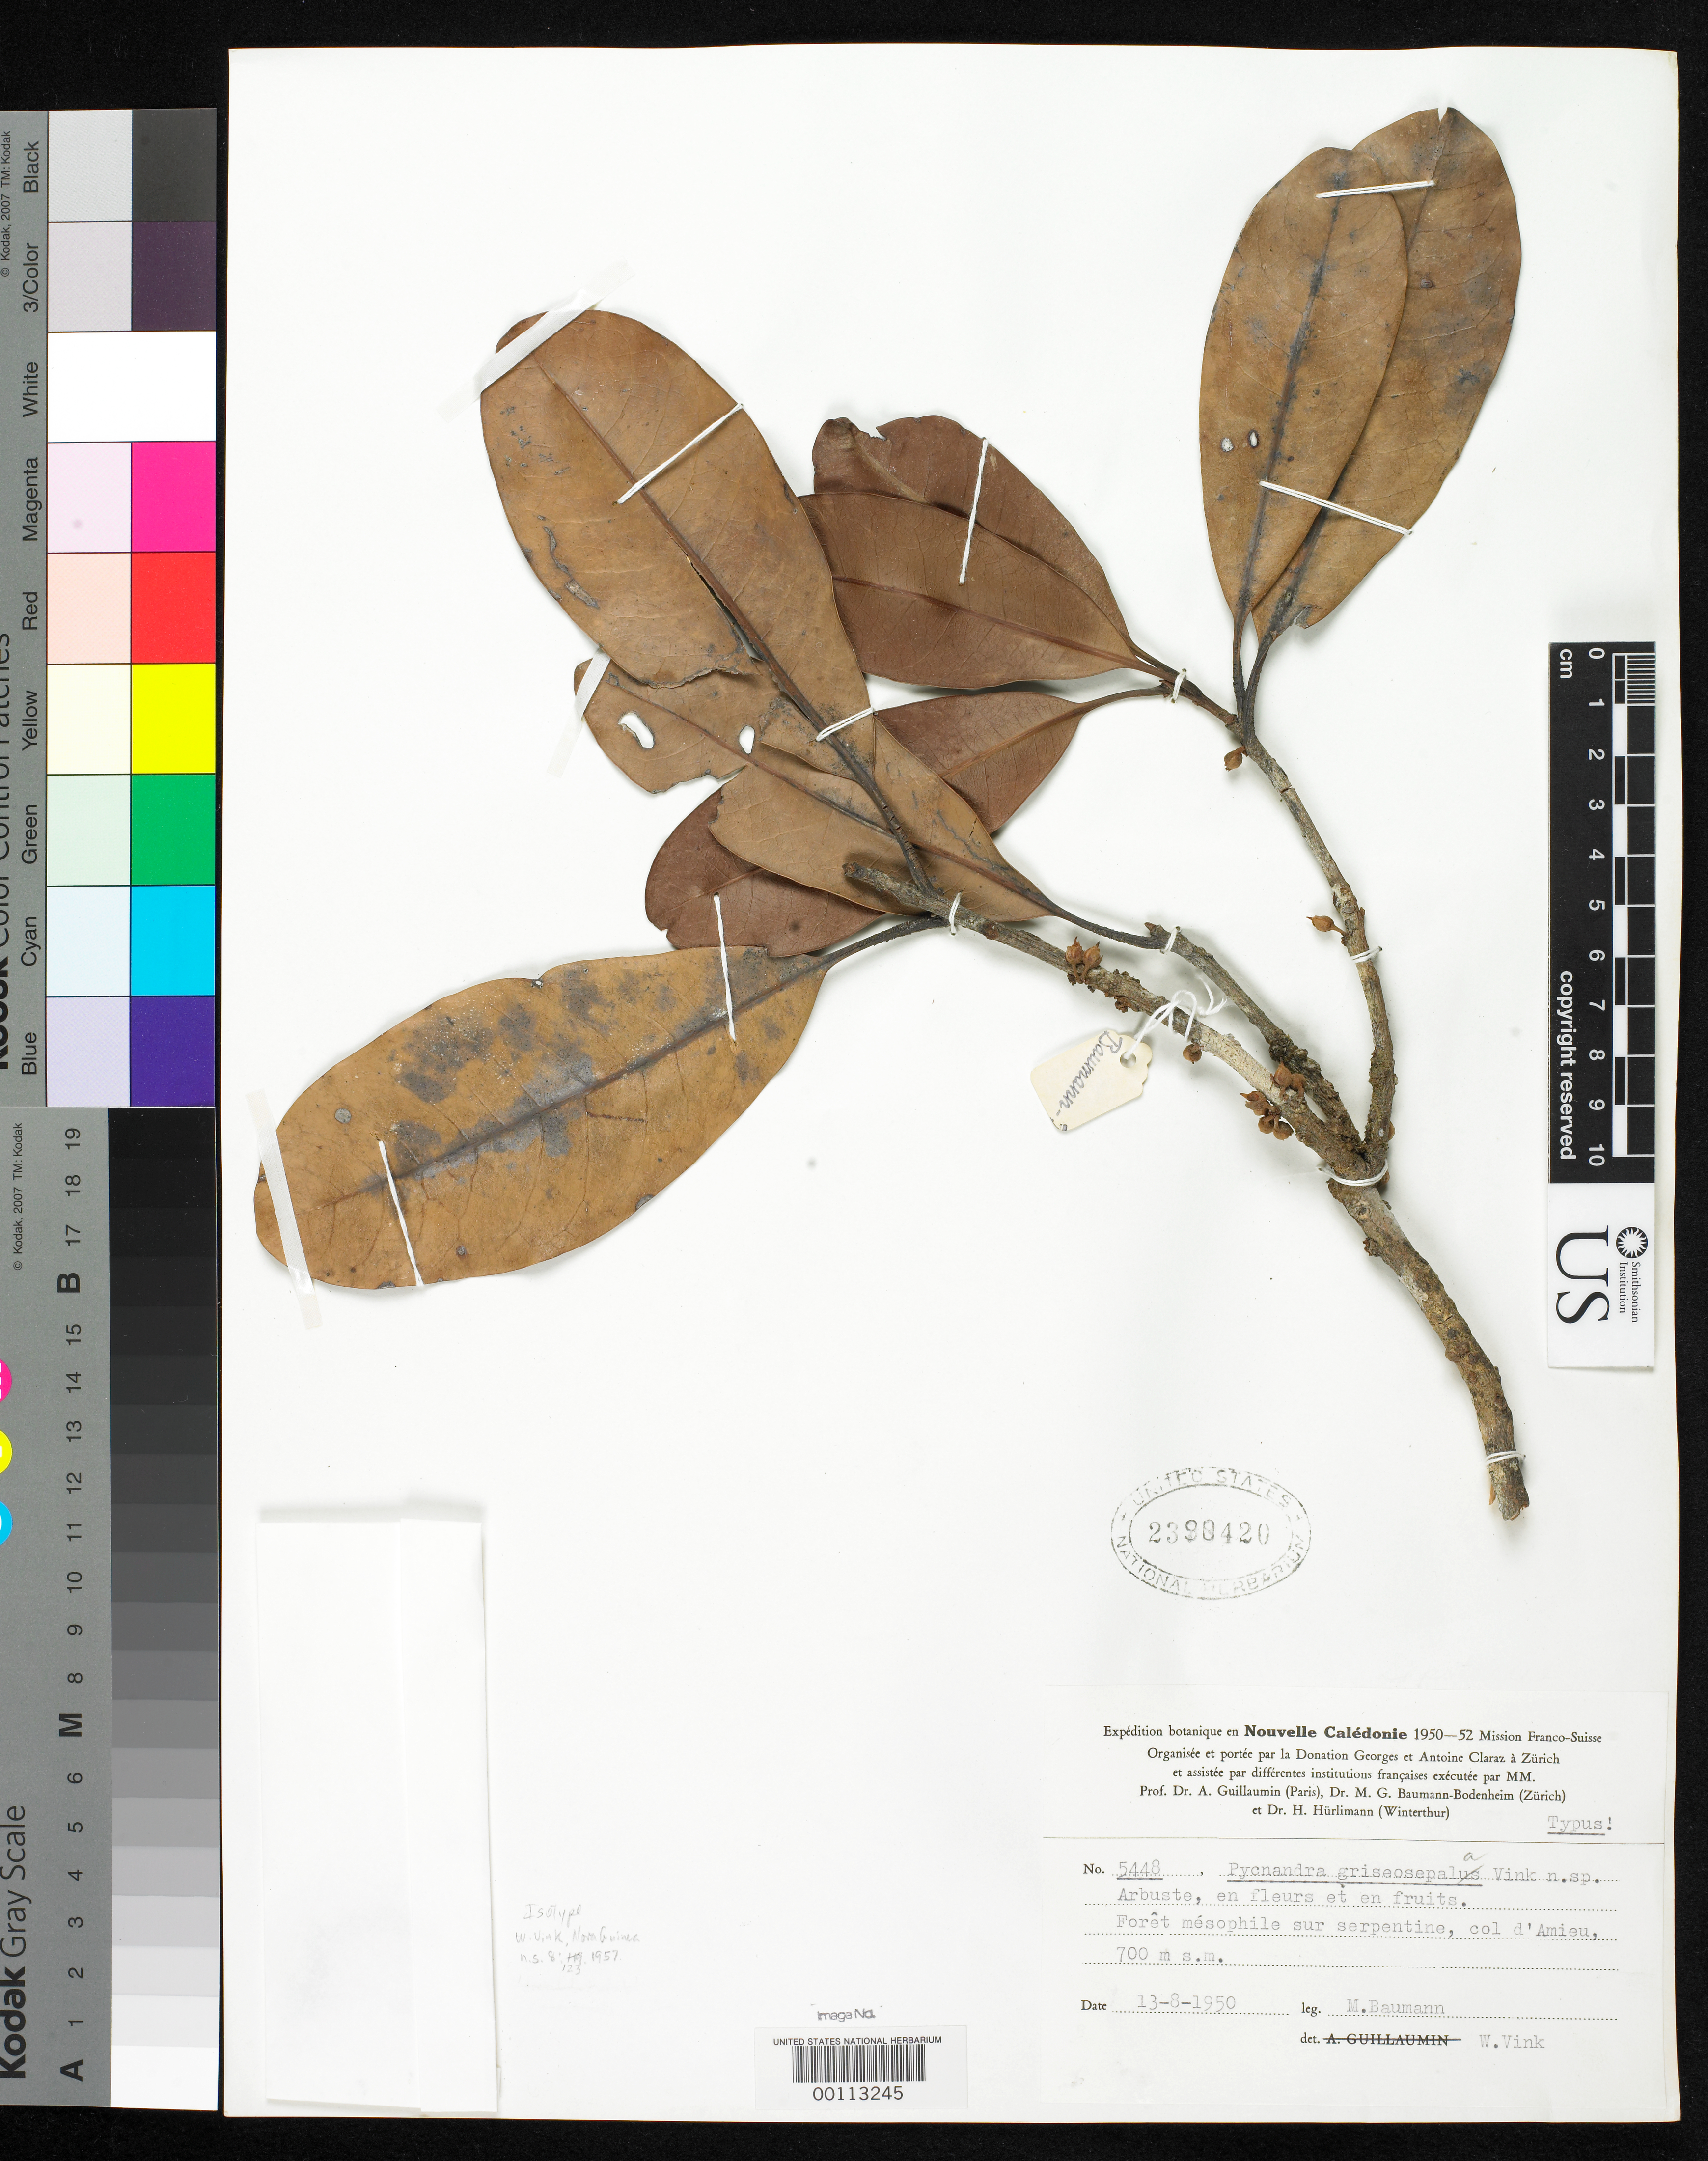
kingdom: Plantae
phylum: Tracheophyta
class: Magnoliopsida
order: Ericales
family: Sapotaceae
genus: Pycnandra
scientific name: Pycnandra griseosepala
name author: Vink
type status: Isotype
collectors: M. G. Baumann-Bodenheim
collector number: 5448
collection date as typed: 13 Aug 1950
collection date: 1950-08-13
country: New Caledonia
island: New Caledonia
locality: Col D'amieu.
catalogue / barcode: US 2390420